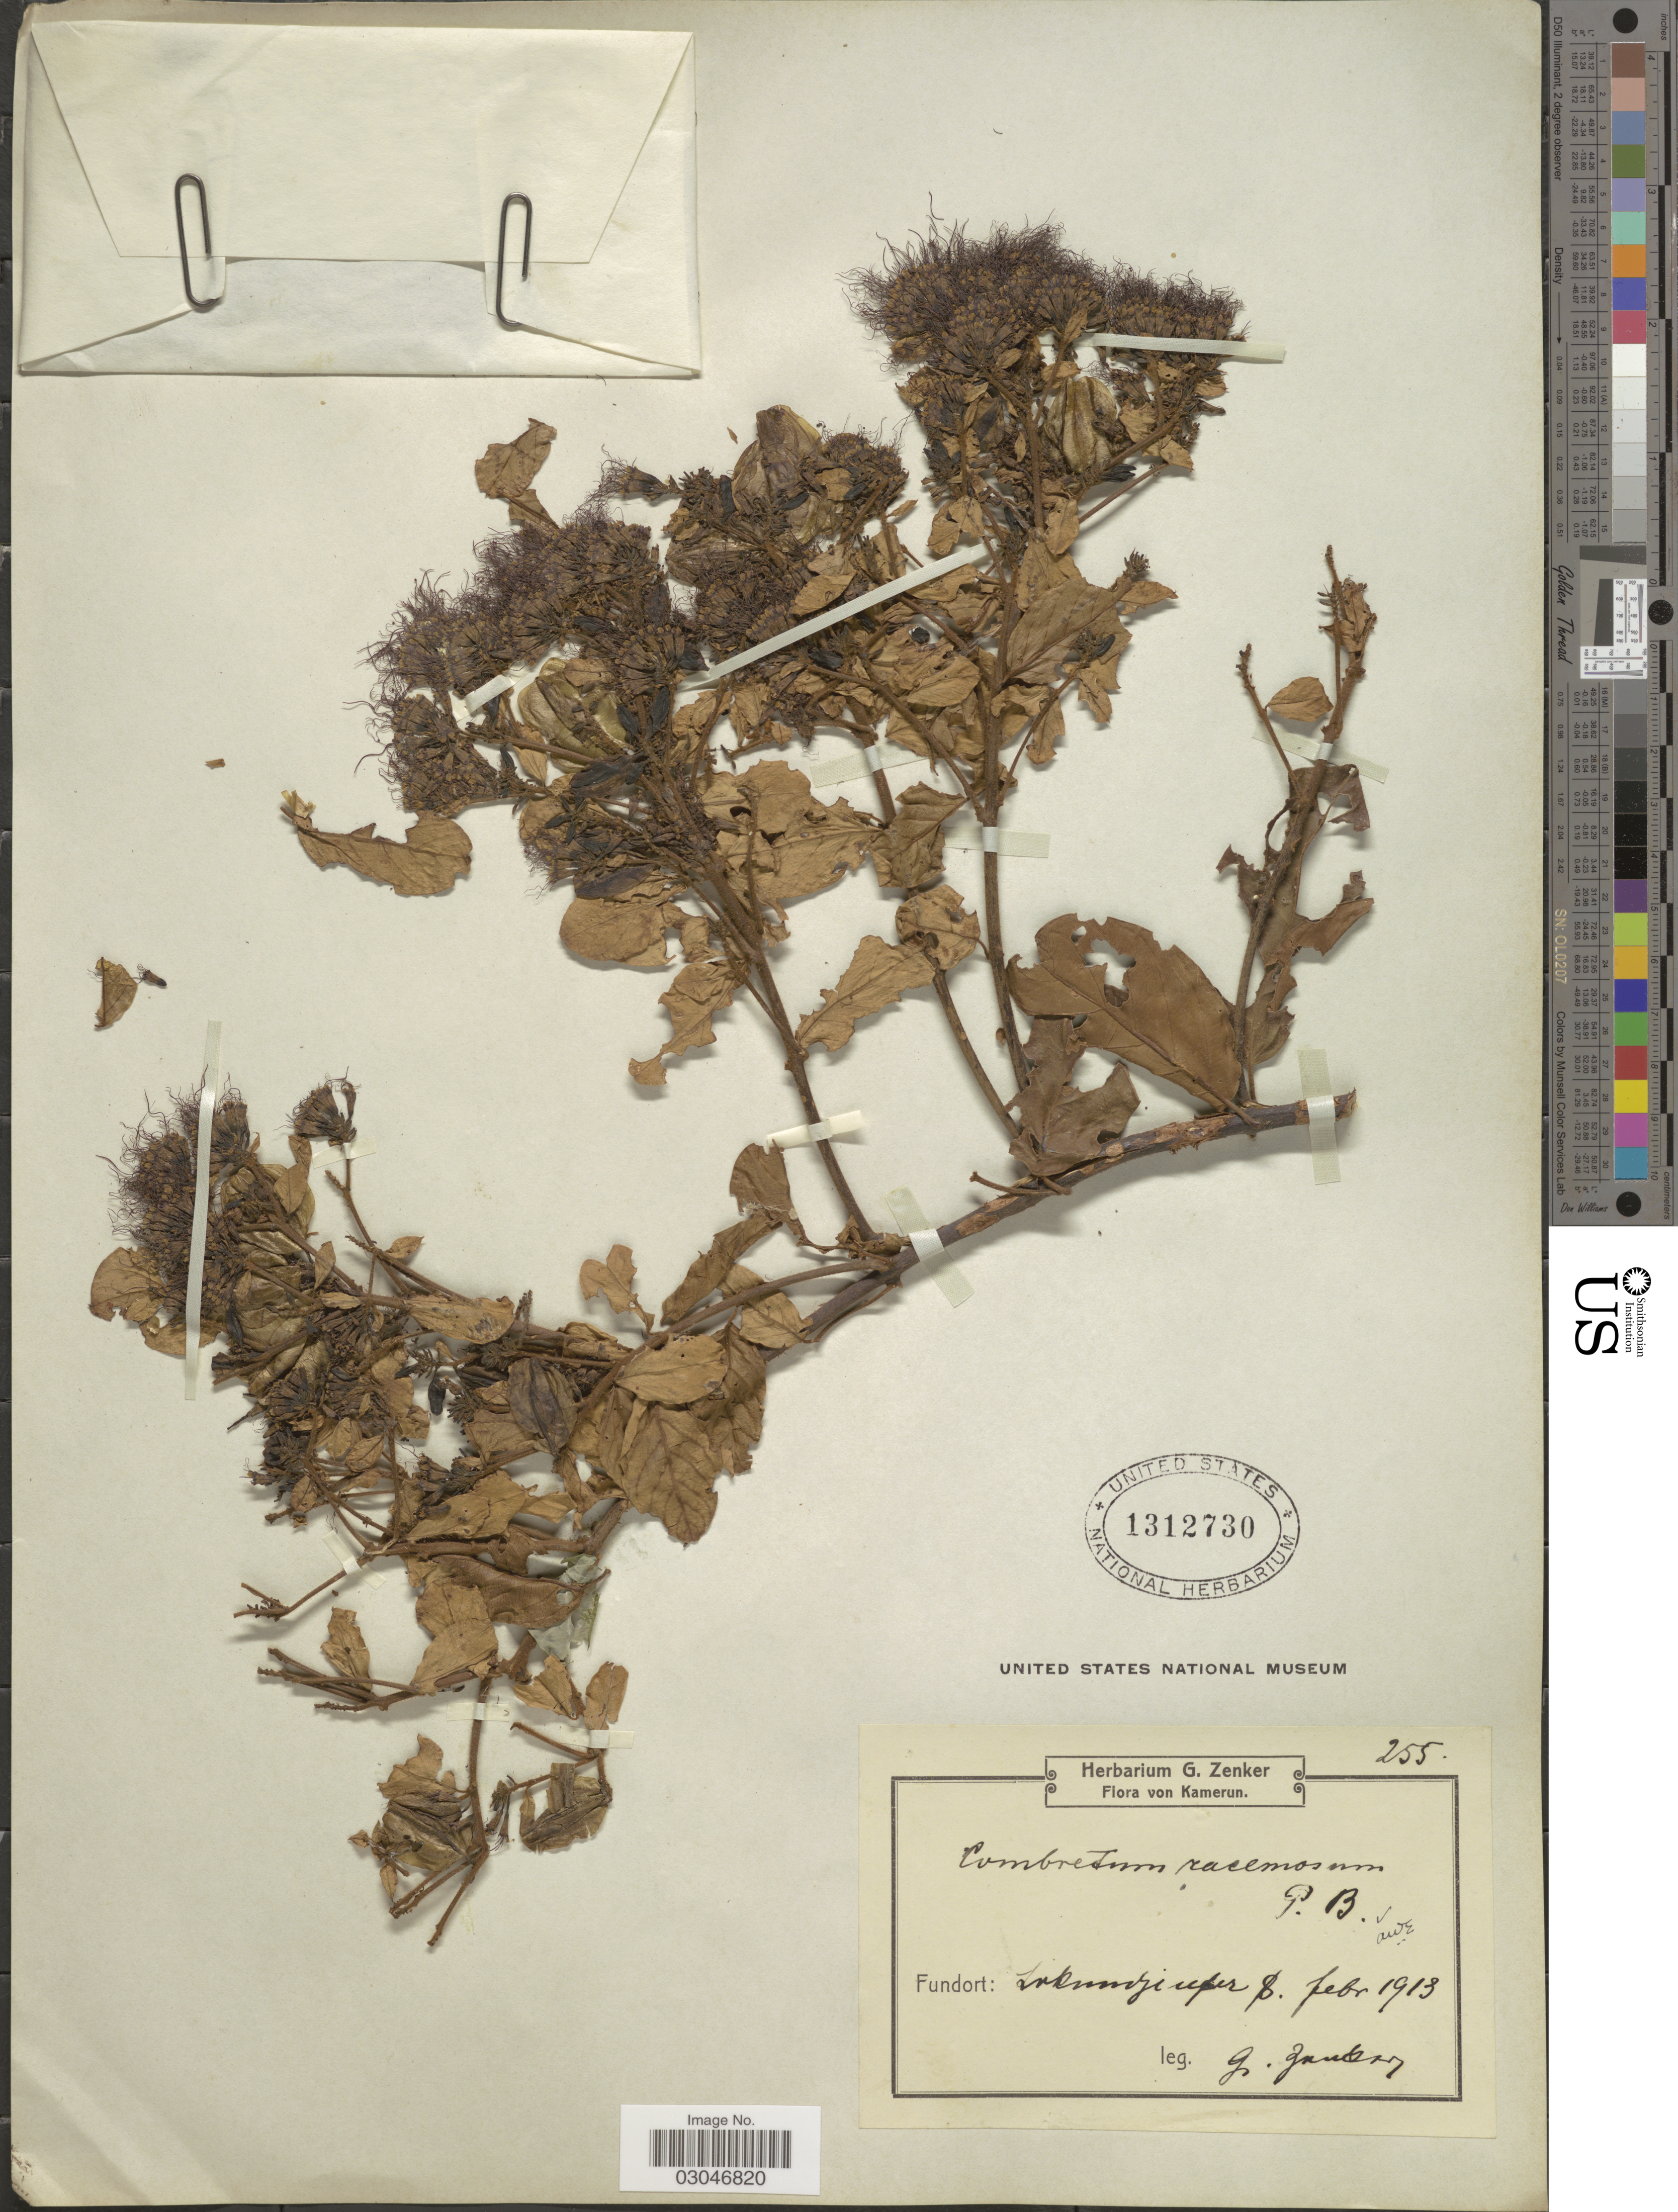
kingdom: Plantae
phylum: Tracheophyta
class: Magnoliopsida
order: Myrtales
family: Combretaceae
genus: Combretum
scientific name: Combretum racemosum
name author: P. Beauv.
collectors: G. A. Zenker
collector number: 255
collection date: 1913-02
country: Cameroon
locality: Lokundje ufer S. [interpreted]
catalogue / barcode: US 1312730